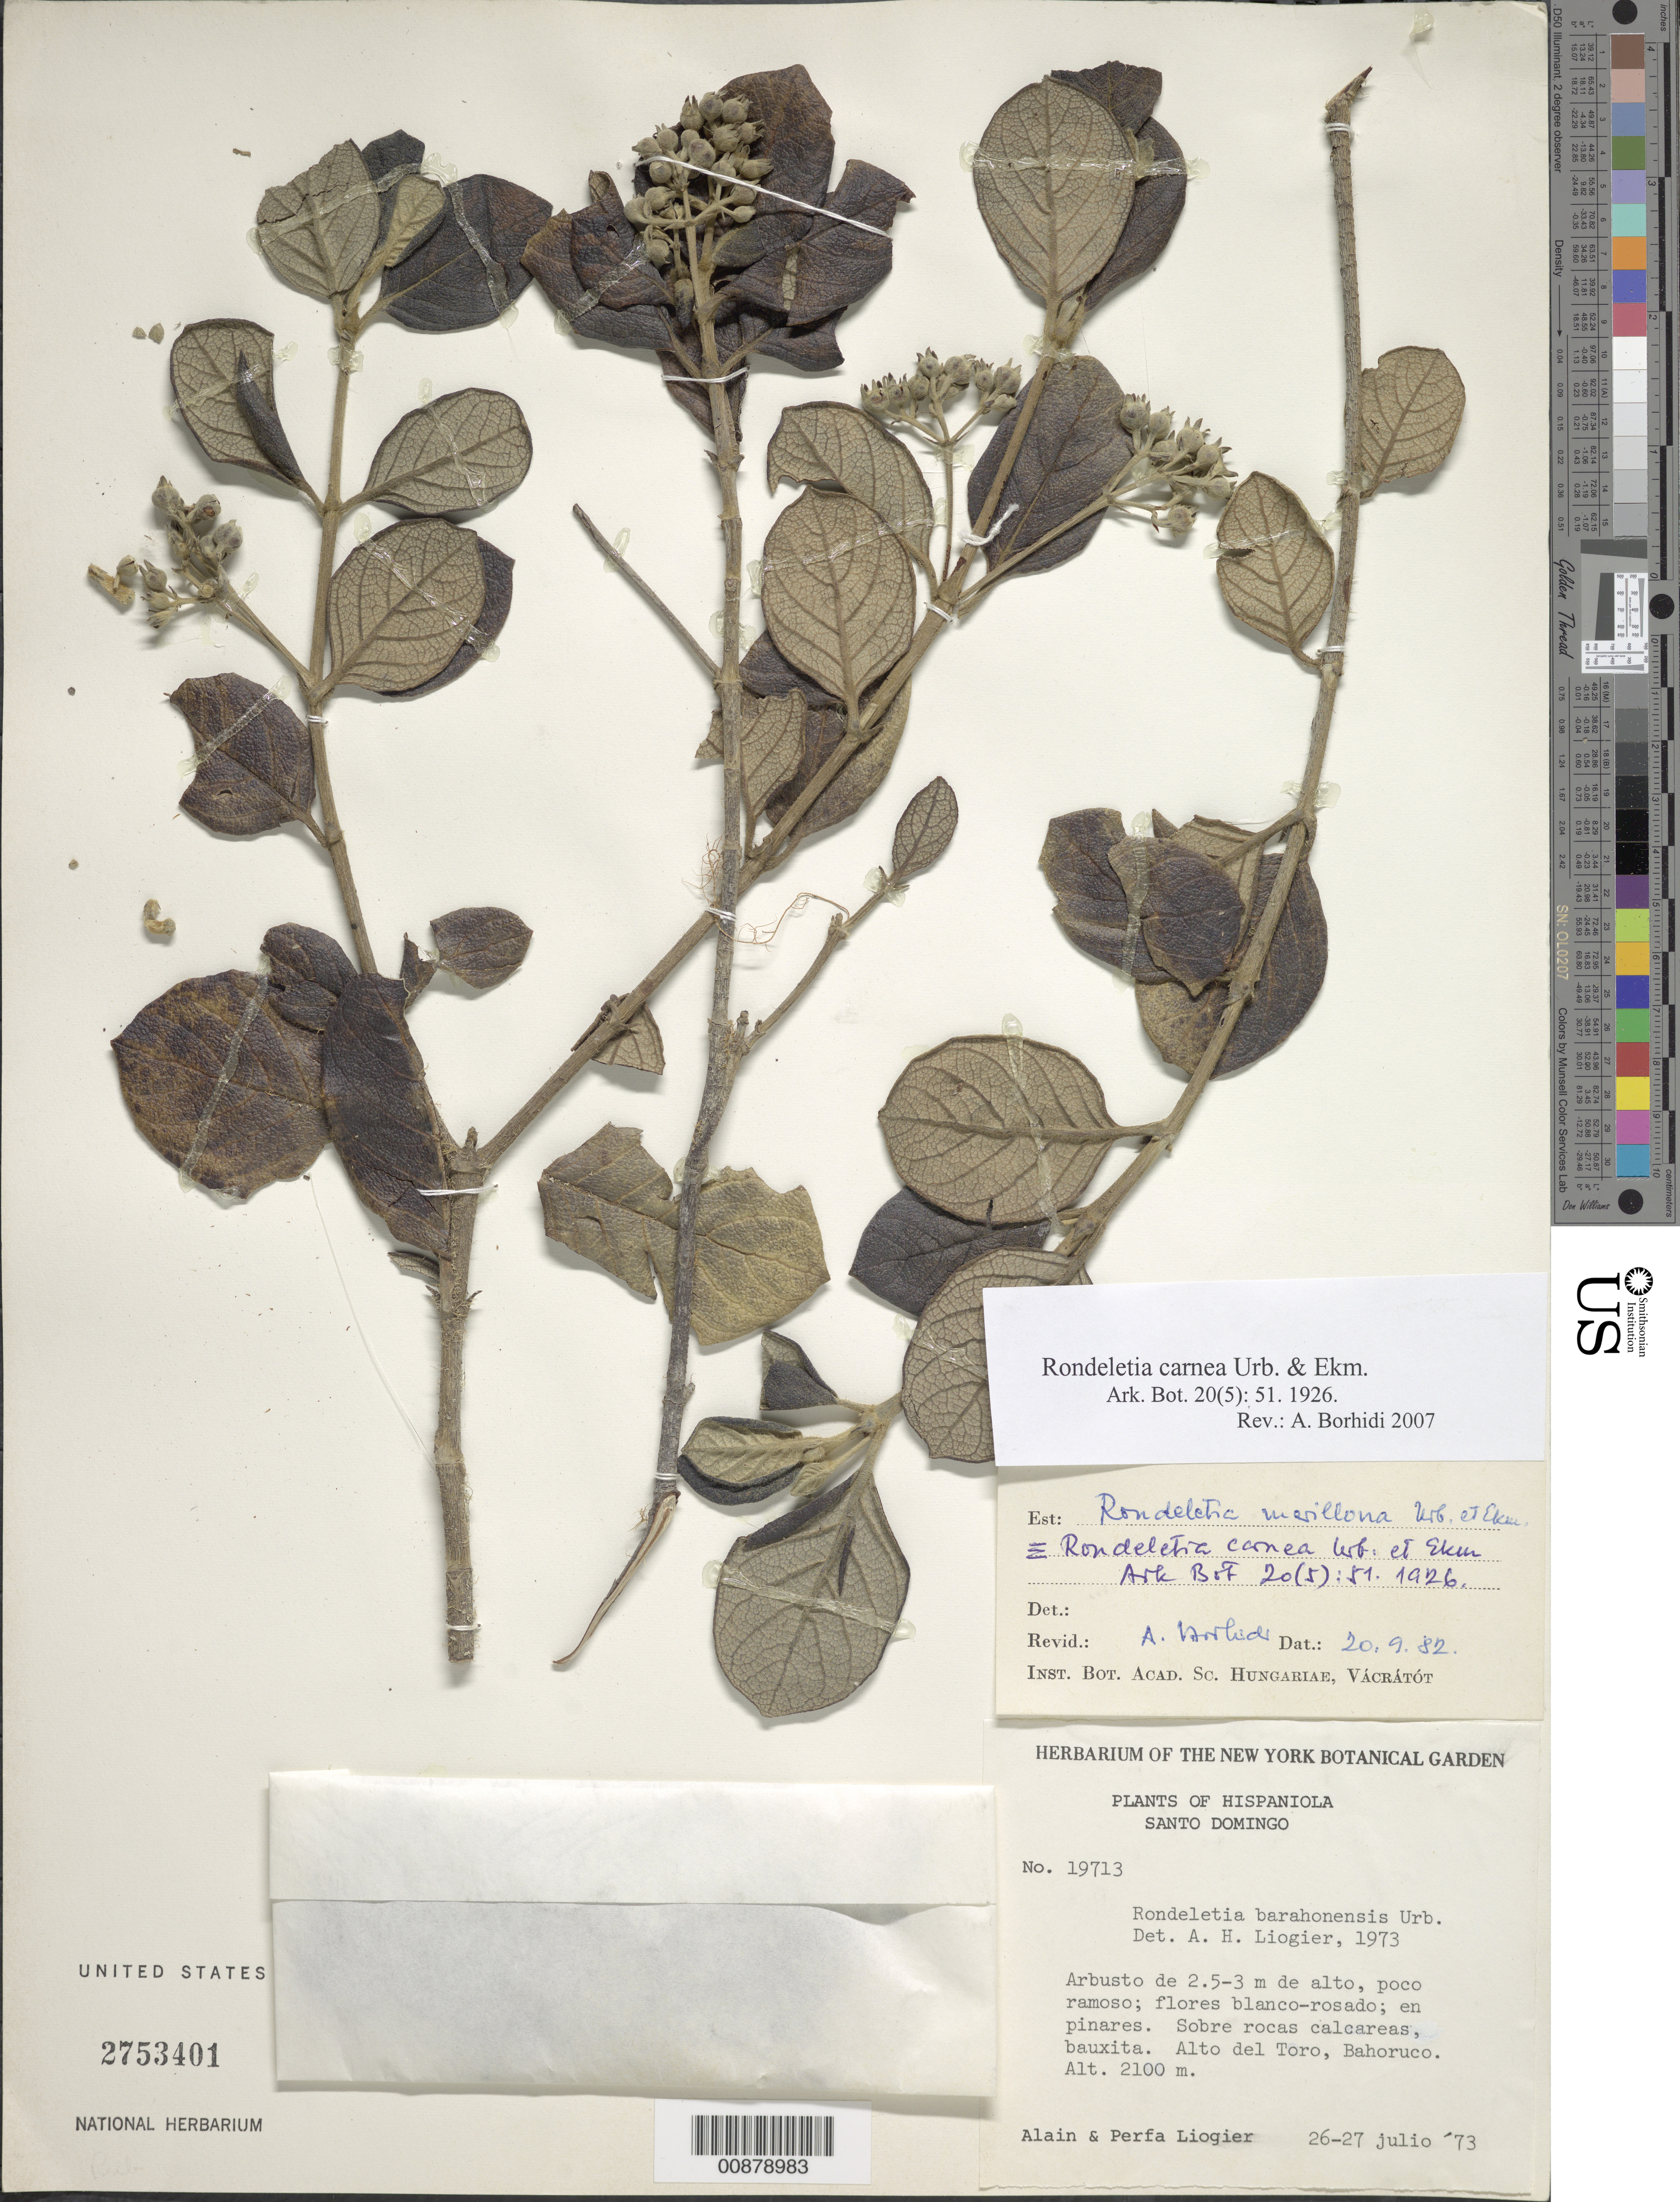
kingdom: Plantae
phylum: Tracheophyta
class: Magnoliopsida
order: Gentianales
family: Rubiaceae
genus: Rondeletia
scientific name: Rondeletia carnea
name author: Urb. & Ekman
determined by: Borhidi, Attila L.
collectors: A. H. Liogier & M. P. Liogier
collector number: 19713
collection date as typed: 26 Jul 1973 to 27 Jul 1973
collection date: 1973-07-26/1973-07-27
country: Dominican Republic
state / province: Baoruco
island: Hispaniola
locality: Alto del Toro.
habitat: En pinares. Sobre rocas calcareas, bauxita.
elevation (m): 2100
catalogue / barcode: US 2753401